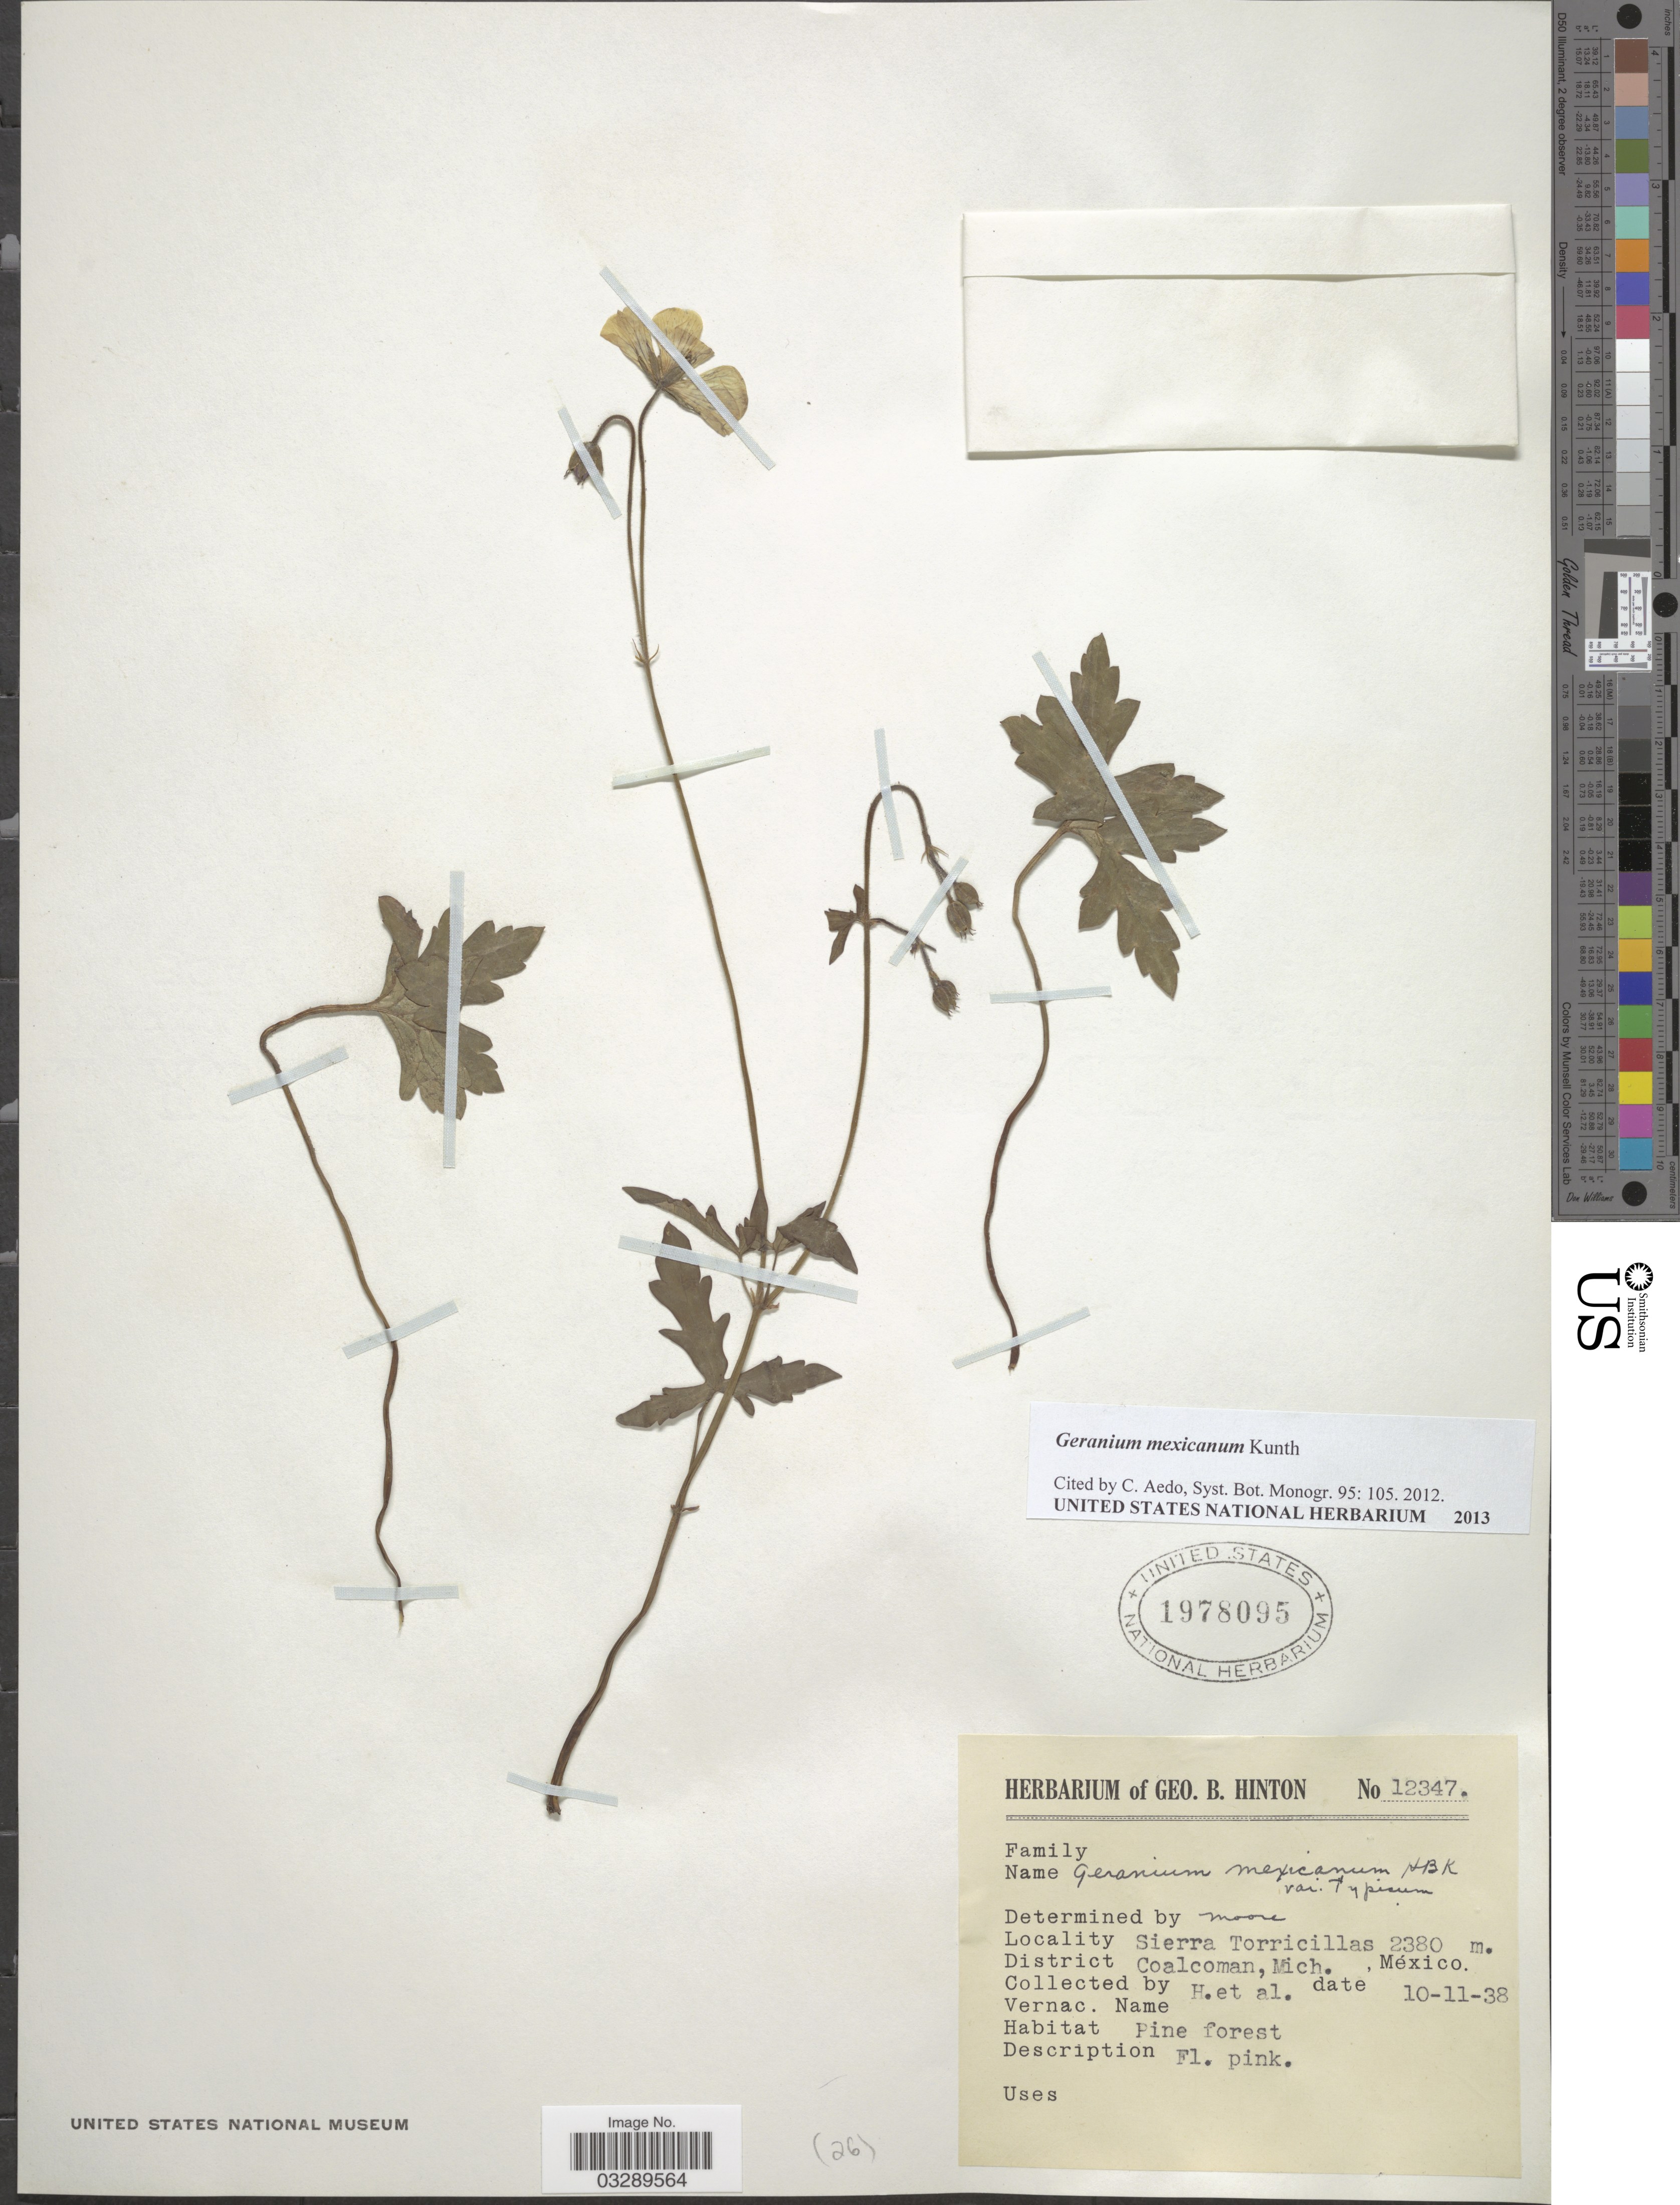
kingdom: Plantae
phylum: Tracheophyta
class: Magnoliopsida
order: Geraniales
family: Geraniaceae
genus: Geranium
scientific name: Geranium mexicanum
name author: Kunth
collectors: G. B. Hinton & et al.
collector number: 12347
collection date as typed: Transcribed d/m/y: 10/11/38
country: Mexico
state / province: Michoacán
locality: Sierra Torricillas. District Coalcoman, Mich.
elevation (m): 2380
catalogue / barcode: US 1978095